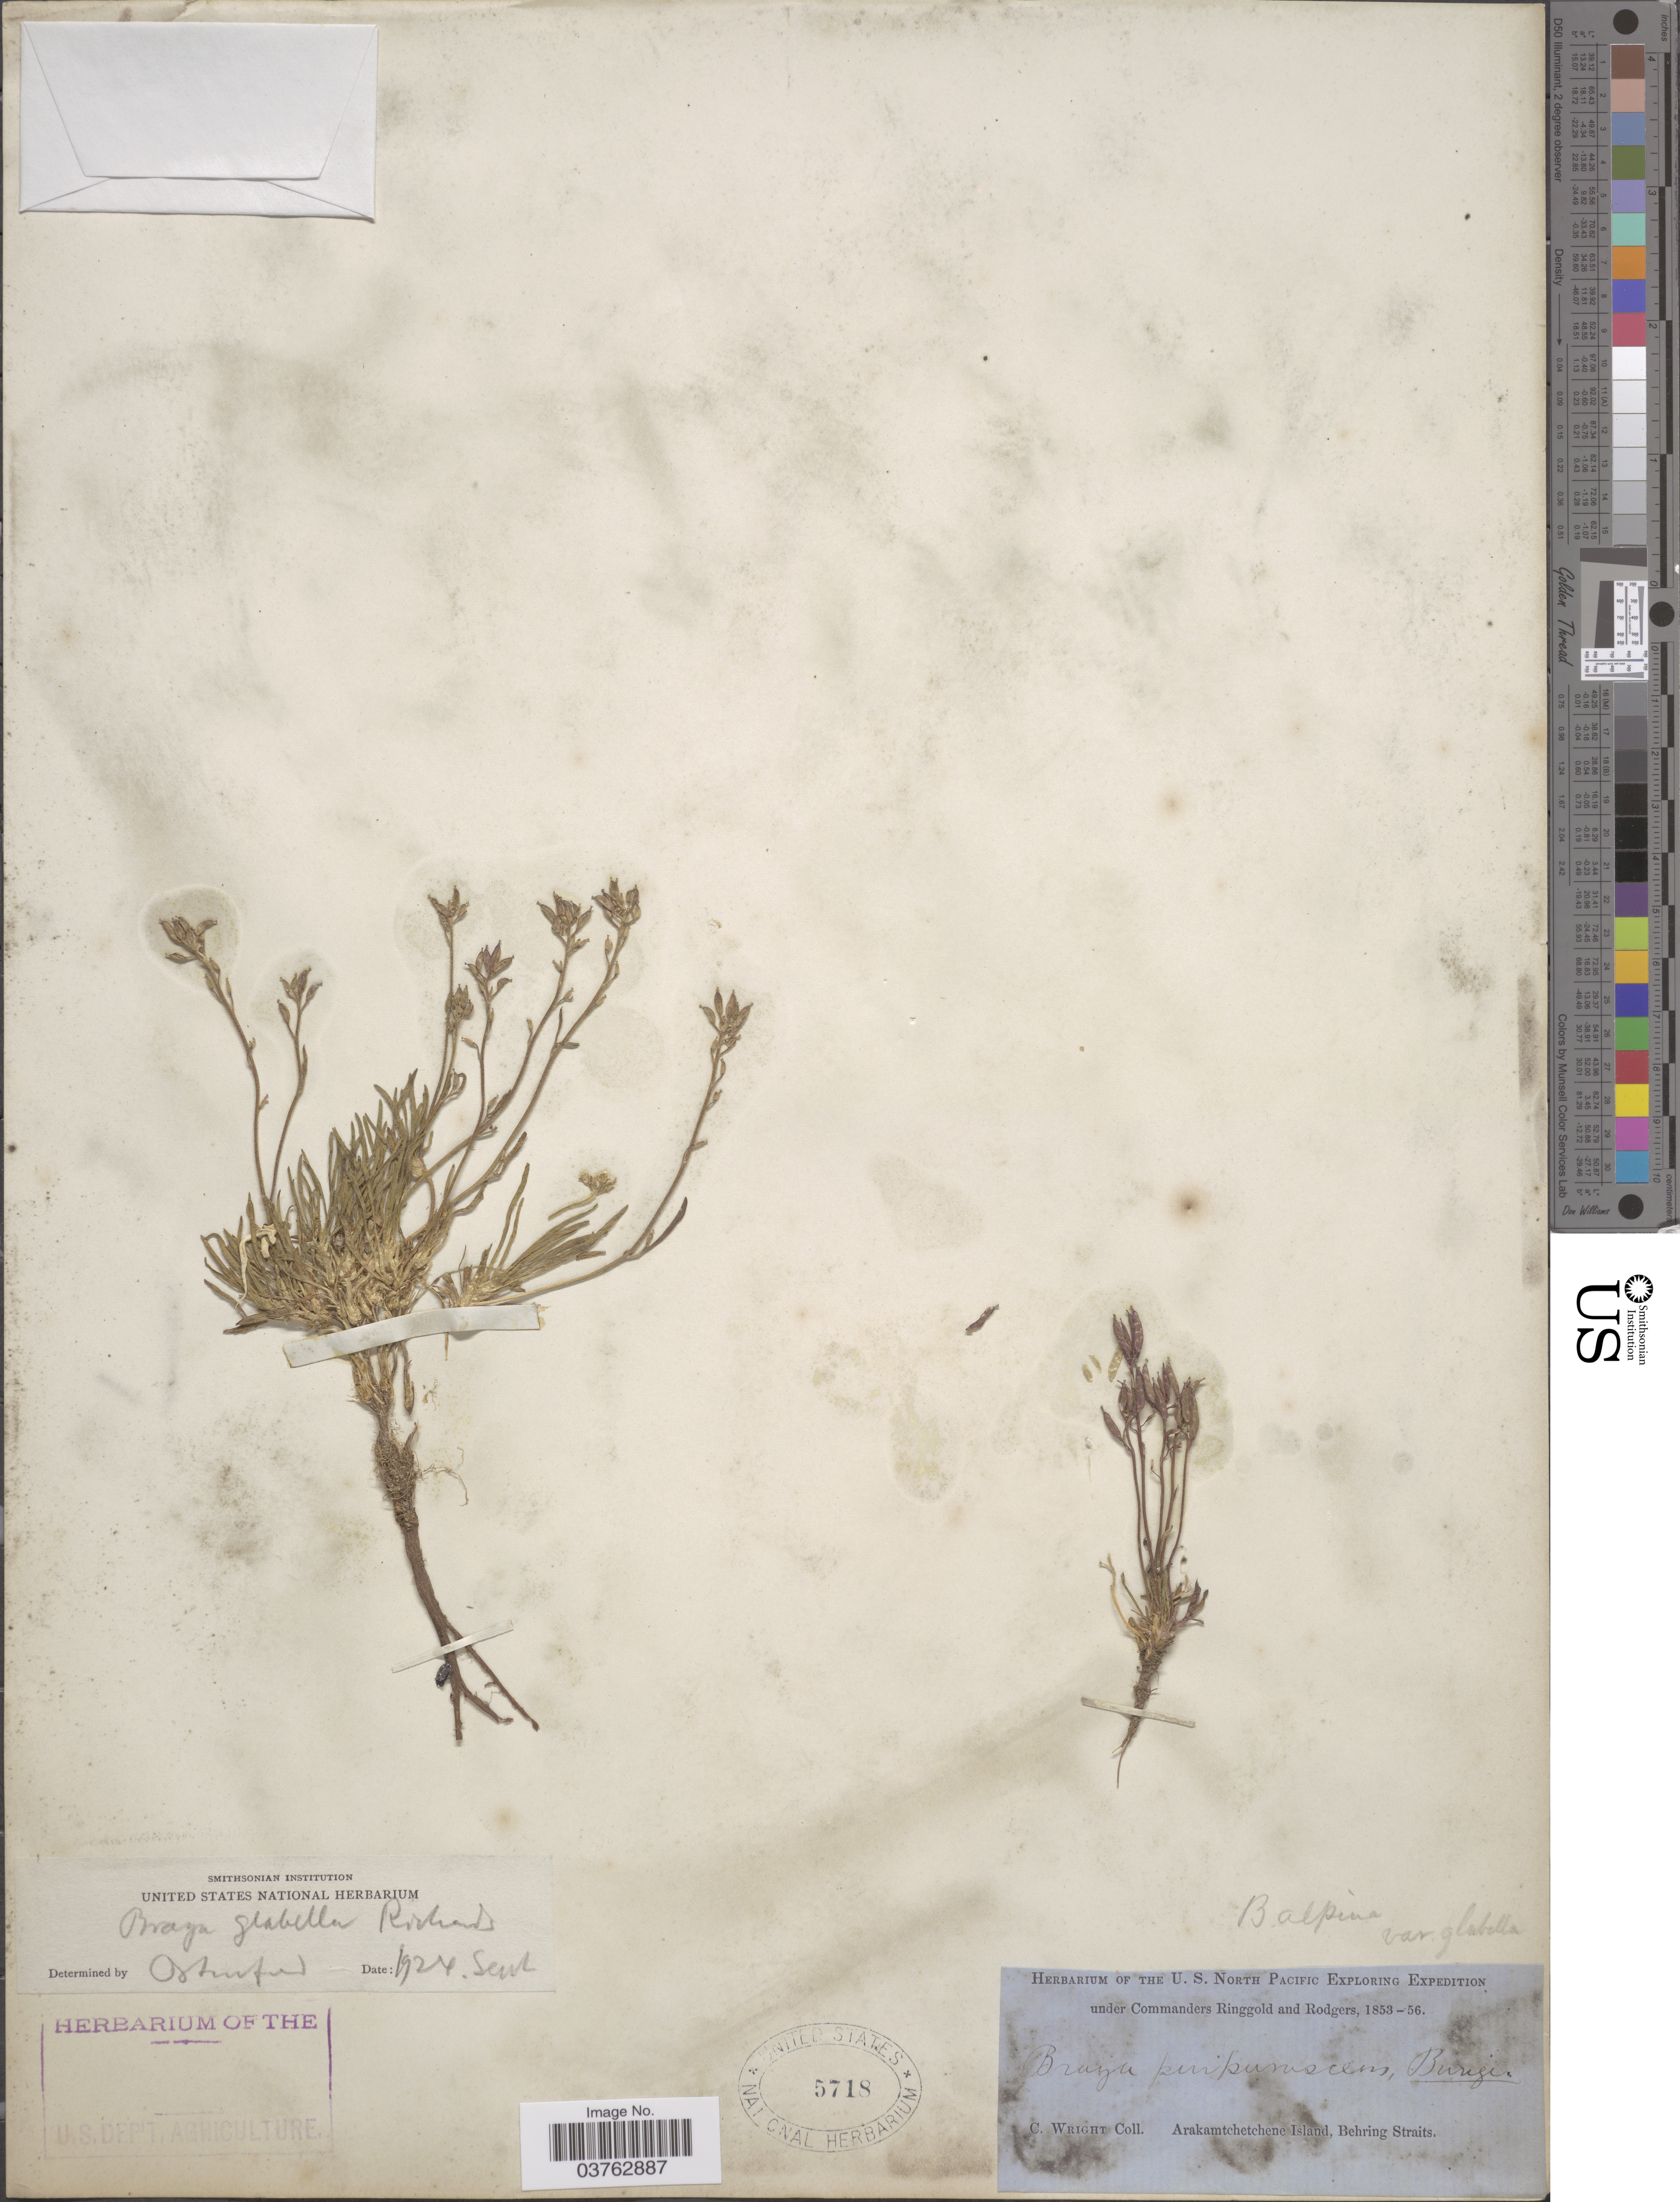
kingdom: Plantae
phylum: Tracheophyta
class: Magnoliopsida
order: Brassicales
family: Brassicaceae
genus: Braya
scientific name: Braya glabella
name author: Richardson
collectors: C. Wright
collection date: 1853/1856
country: Russian Federation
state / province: Chukotka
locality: Arakamtchetchene Island, Behring Straits.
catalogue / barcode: US 5718